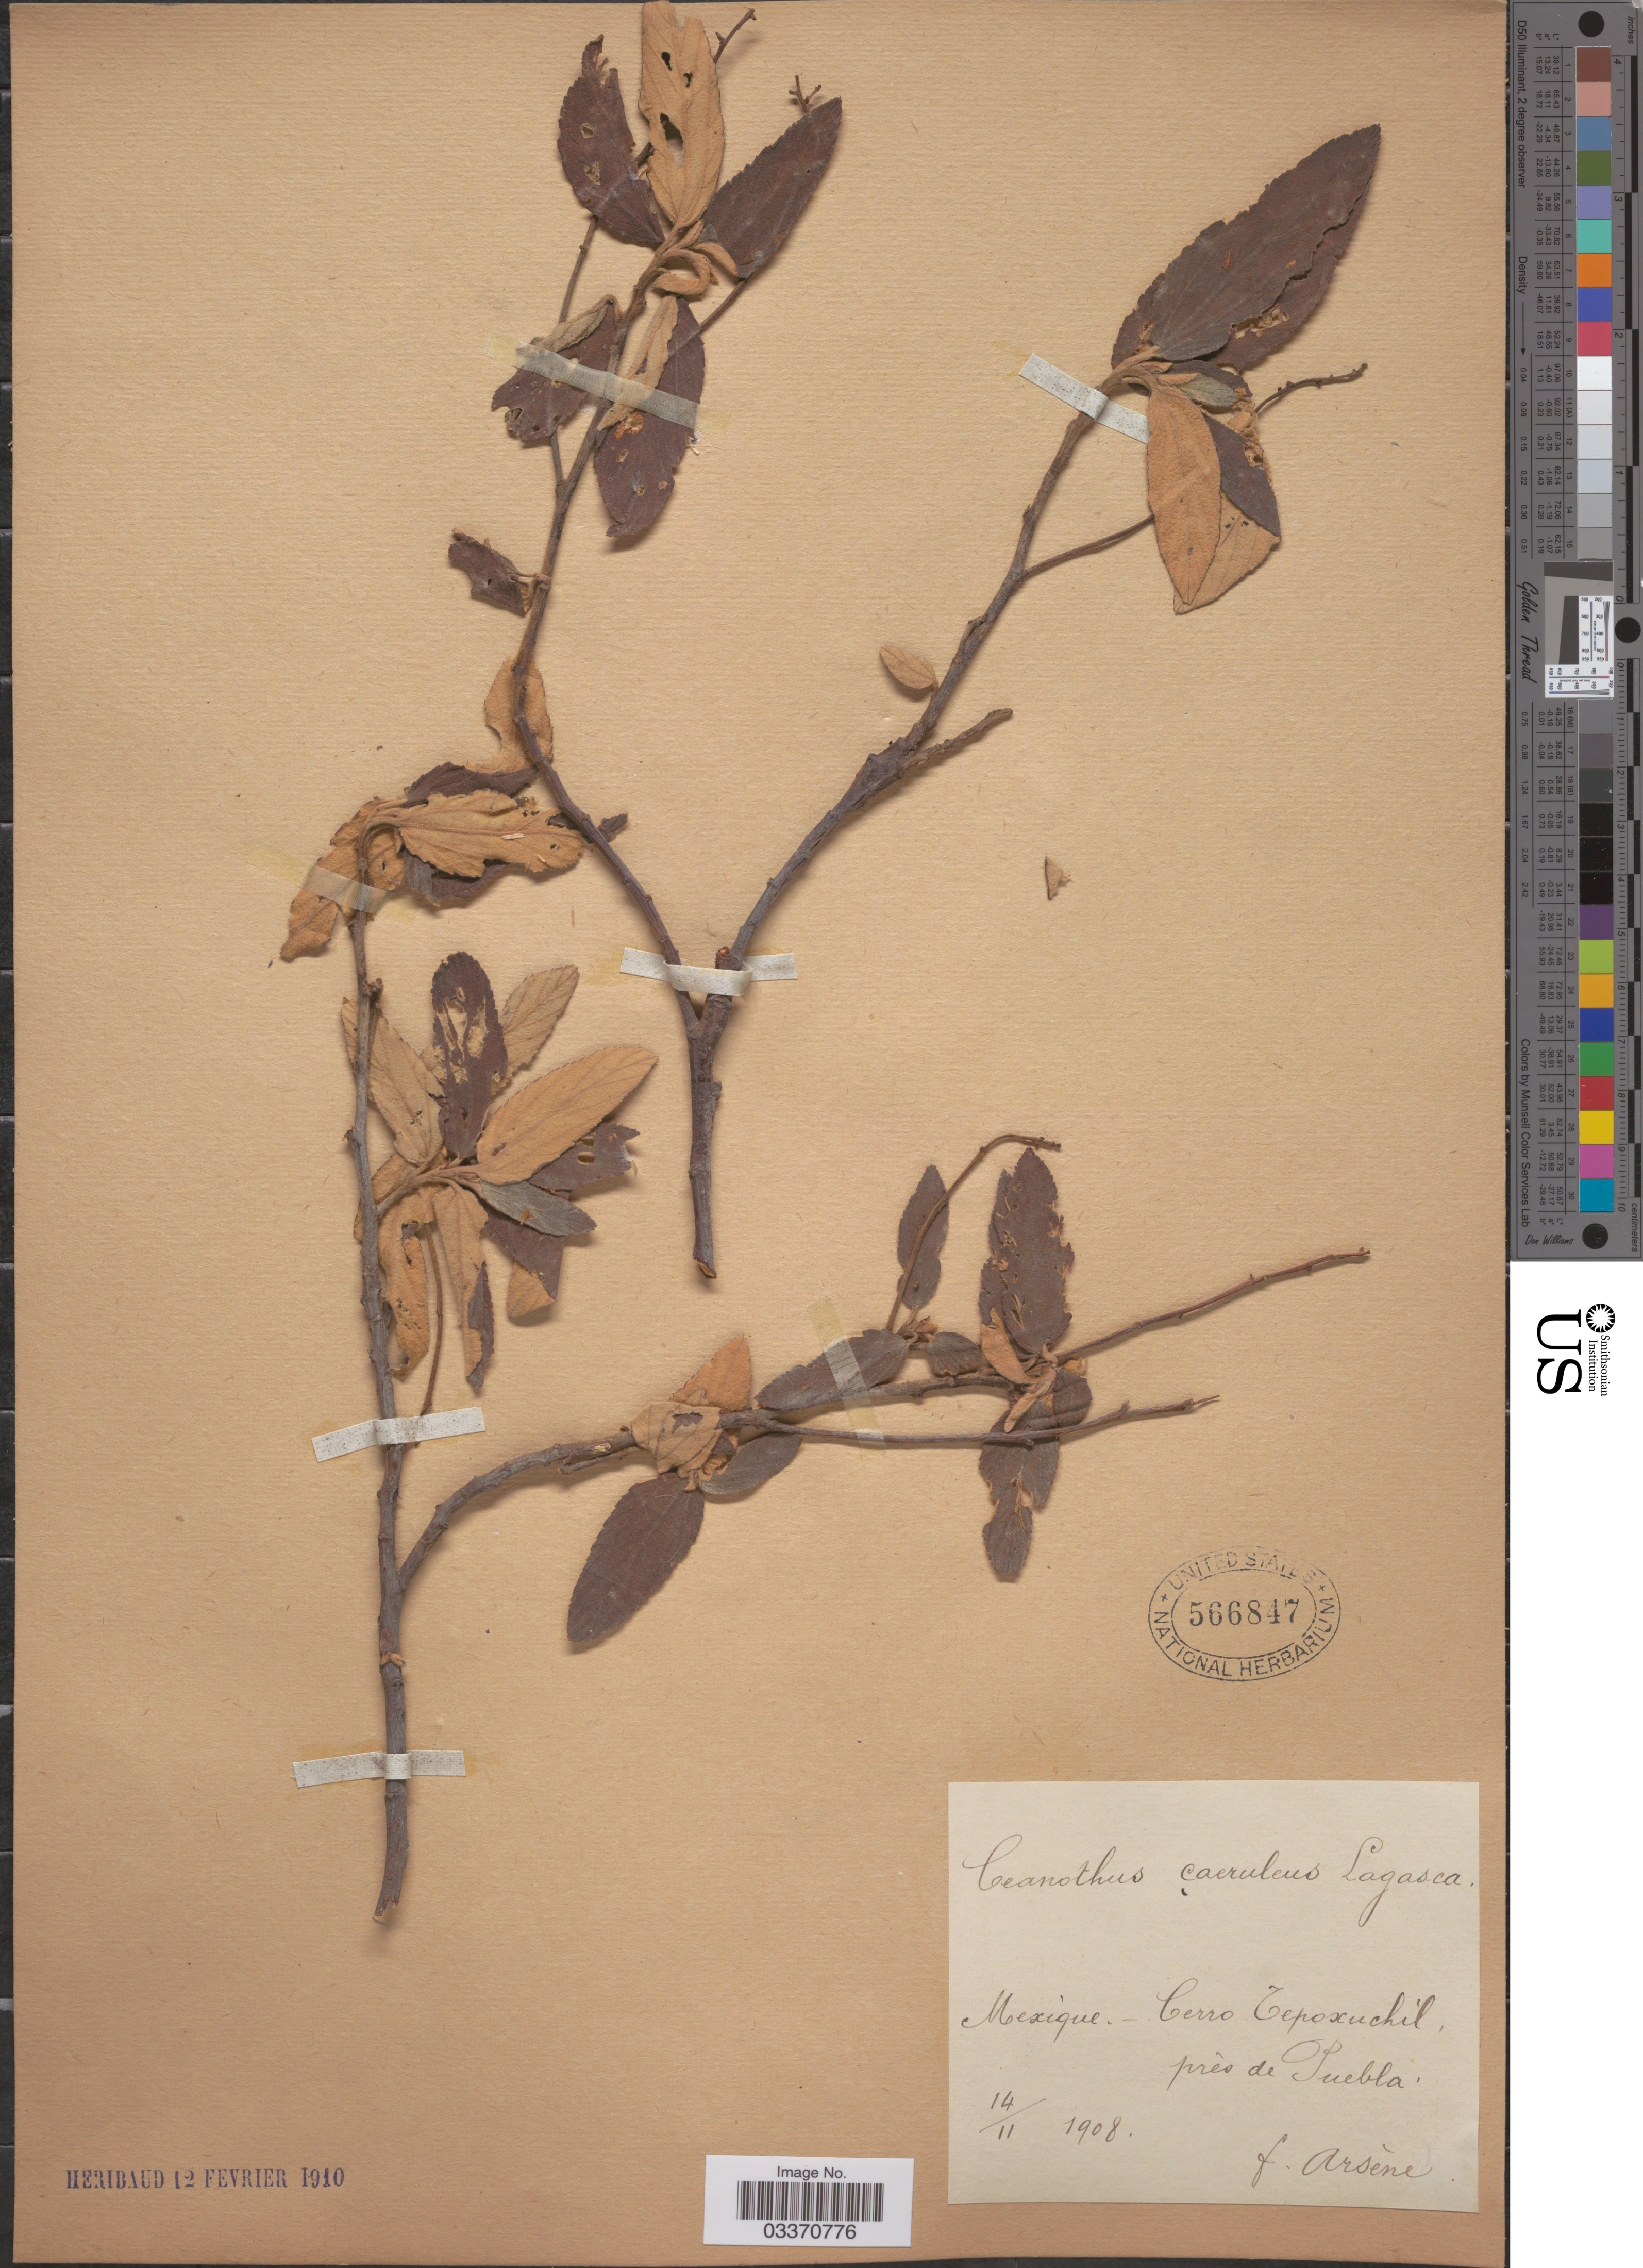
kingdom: Plantae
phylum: Tracheophyta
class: Magnoliopsida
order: Rosales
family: Rhamnaceae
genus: Ceanothus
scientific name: Ceanothus caeruleus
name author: Lag.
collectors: F. Arsène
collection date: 1908-11-14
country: Mexico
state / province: Puebla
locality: Cerro Tepoxuchil, près de Puebla.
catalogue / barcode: US 566847